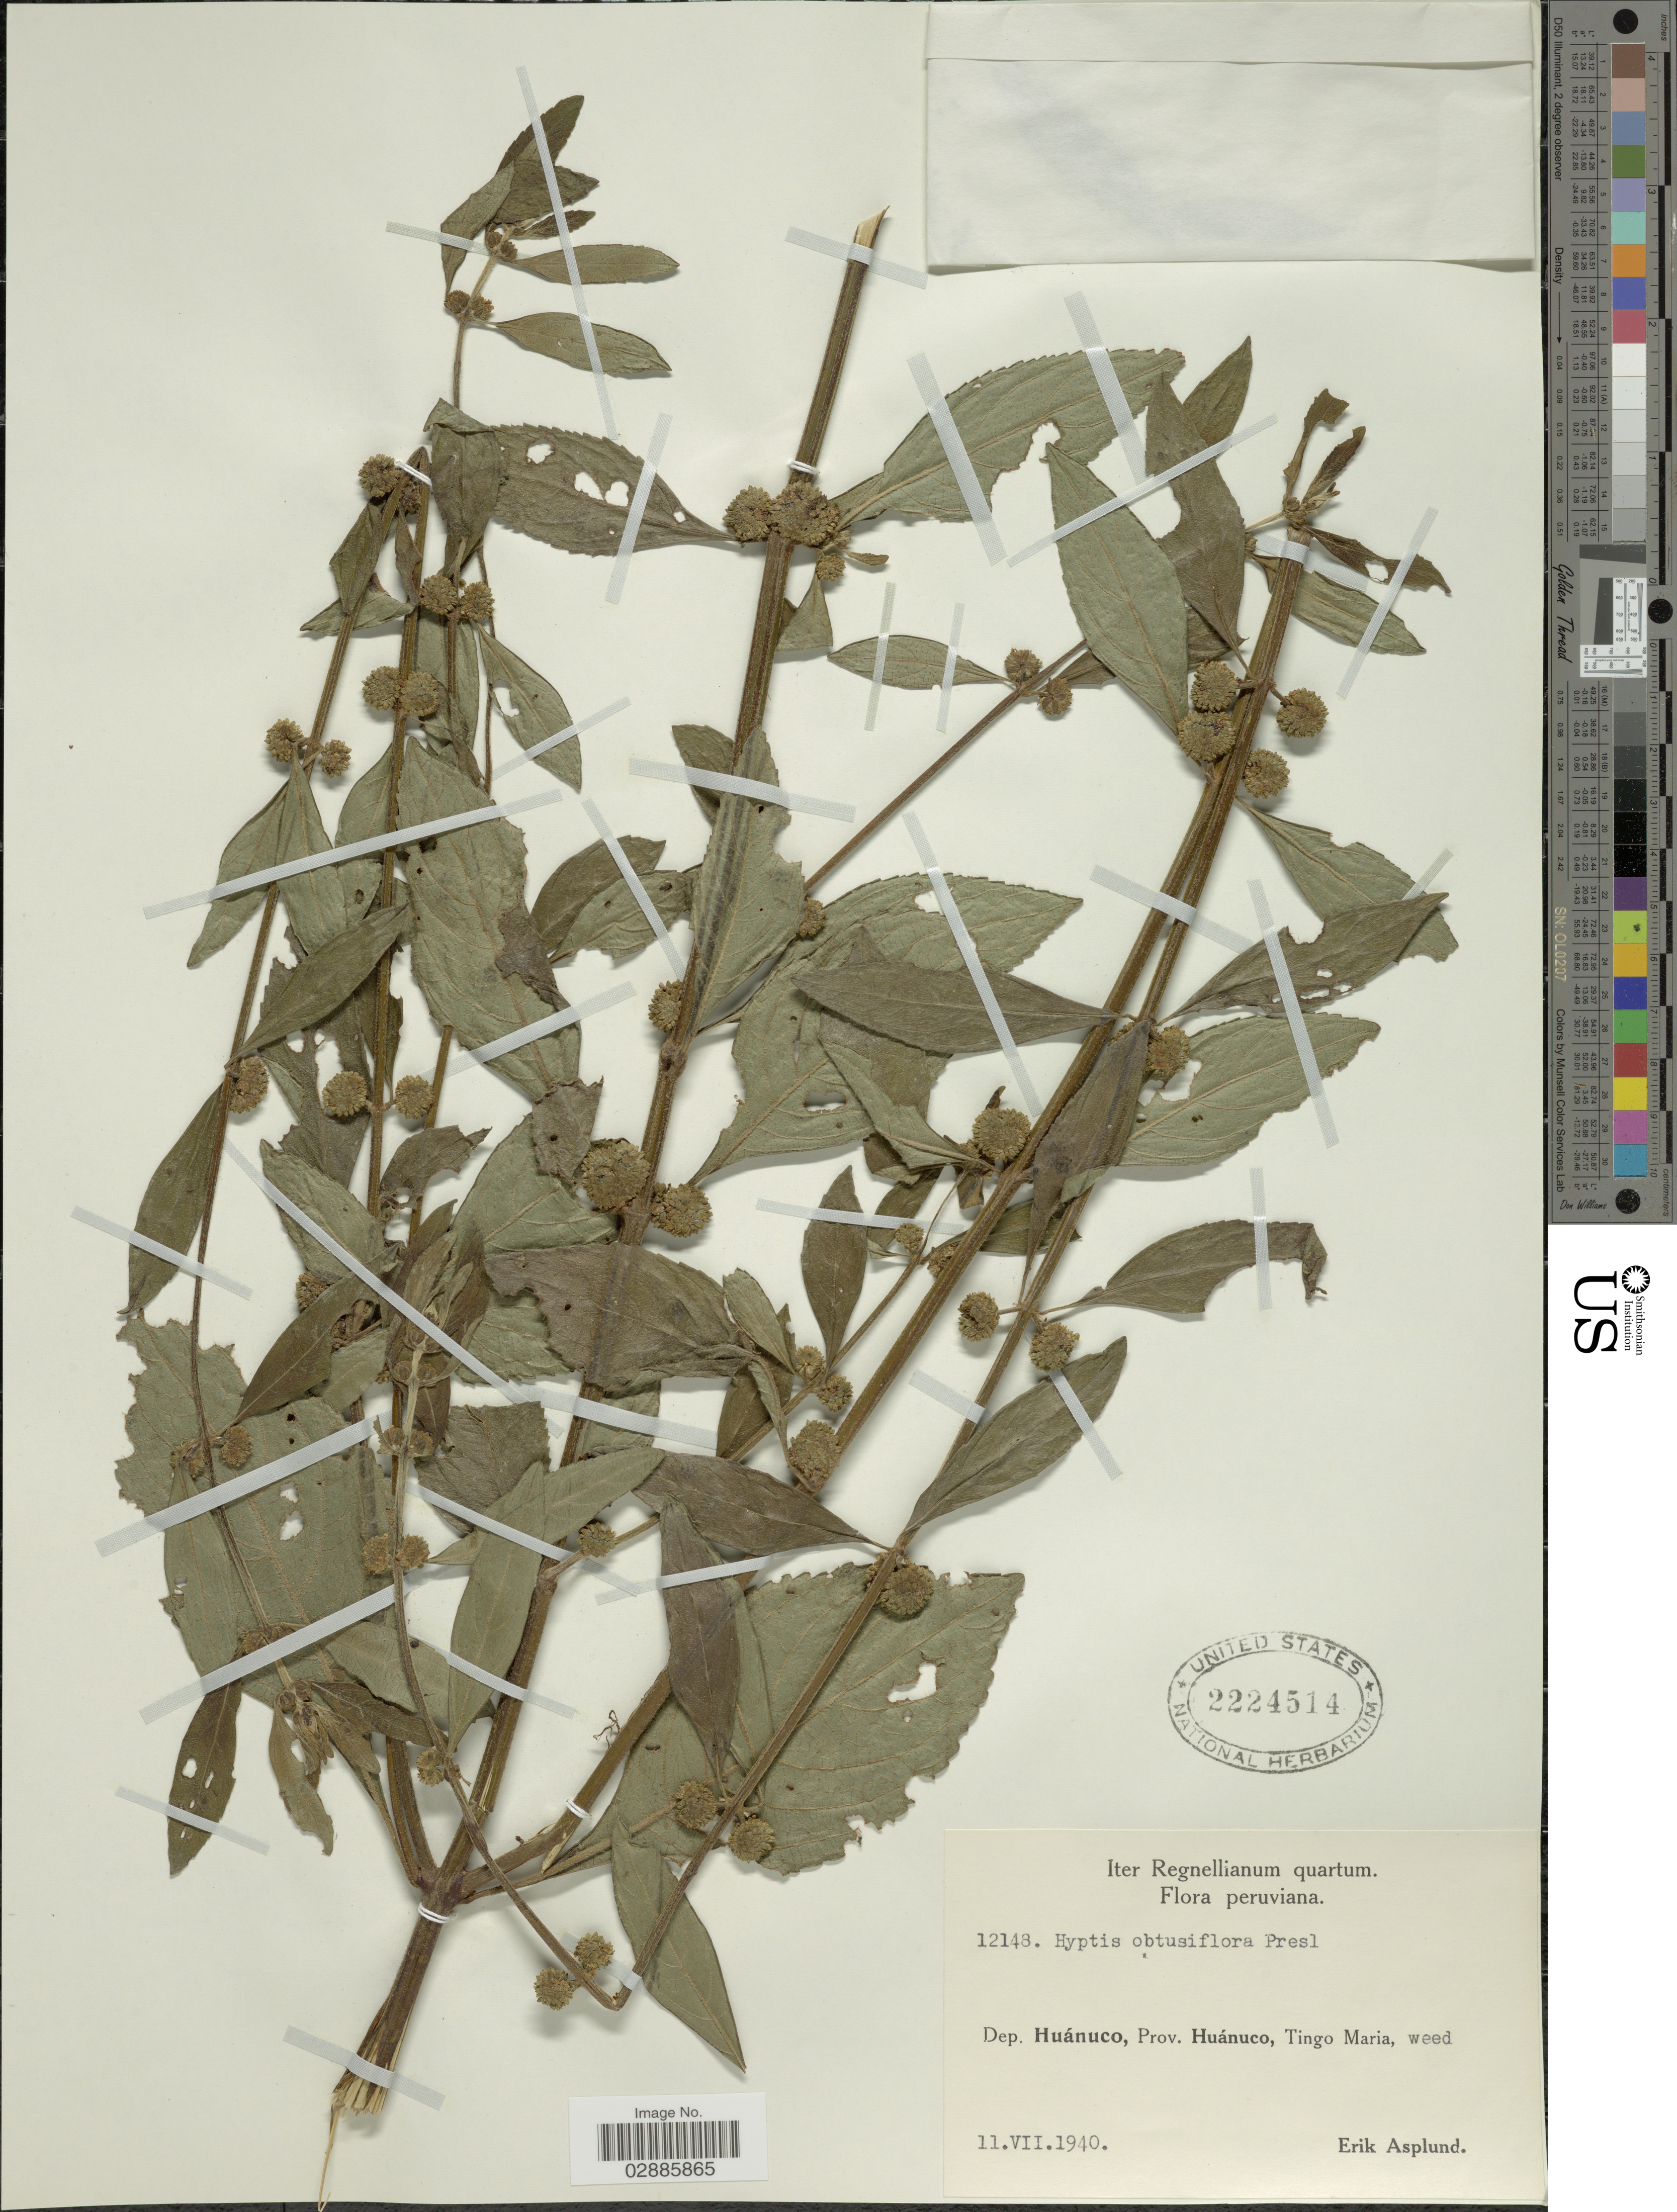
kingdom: Plantae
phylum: Tracheophyta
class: Magnoliopsida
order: Lamiales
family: Lamiaceae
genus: Hyptis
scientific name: Hyptis obtusiflora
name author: C. Presl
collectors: E. Asplund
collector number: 12148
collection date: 1940-07-11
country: Peru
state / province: Huánuco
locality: Dep. Huánuco, Prov. Huánuco, Tingo Maria.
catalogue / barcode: US 2224514